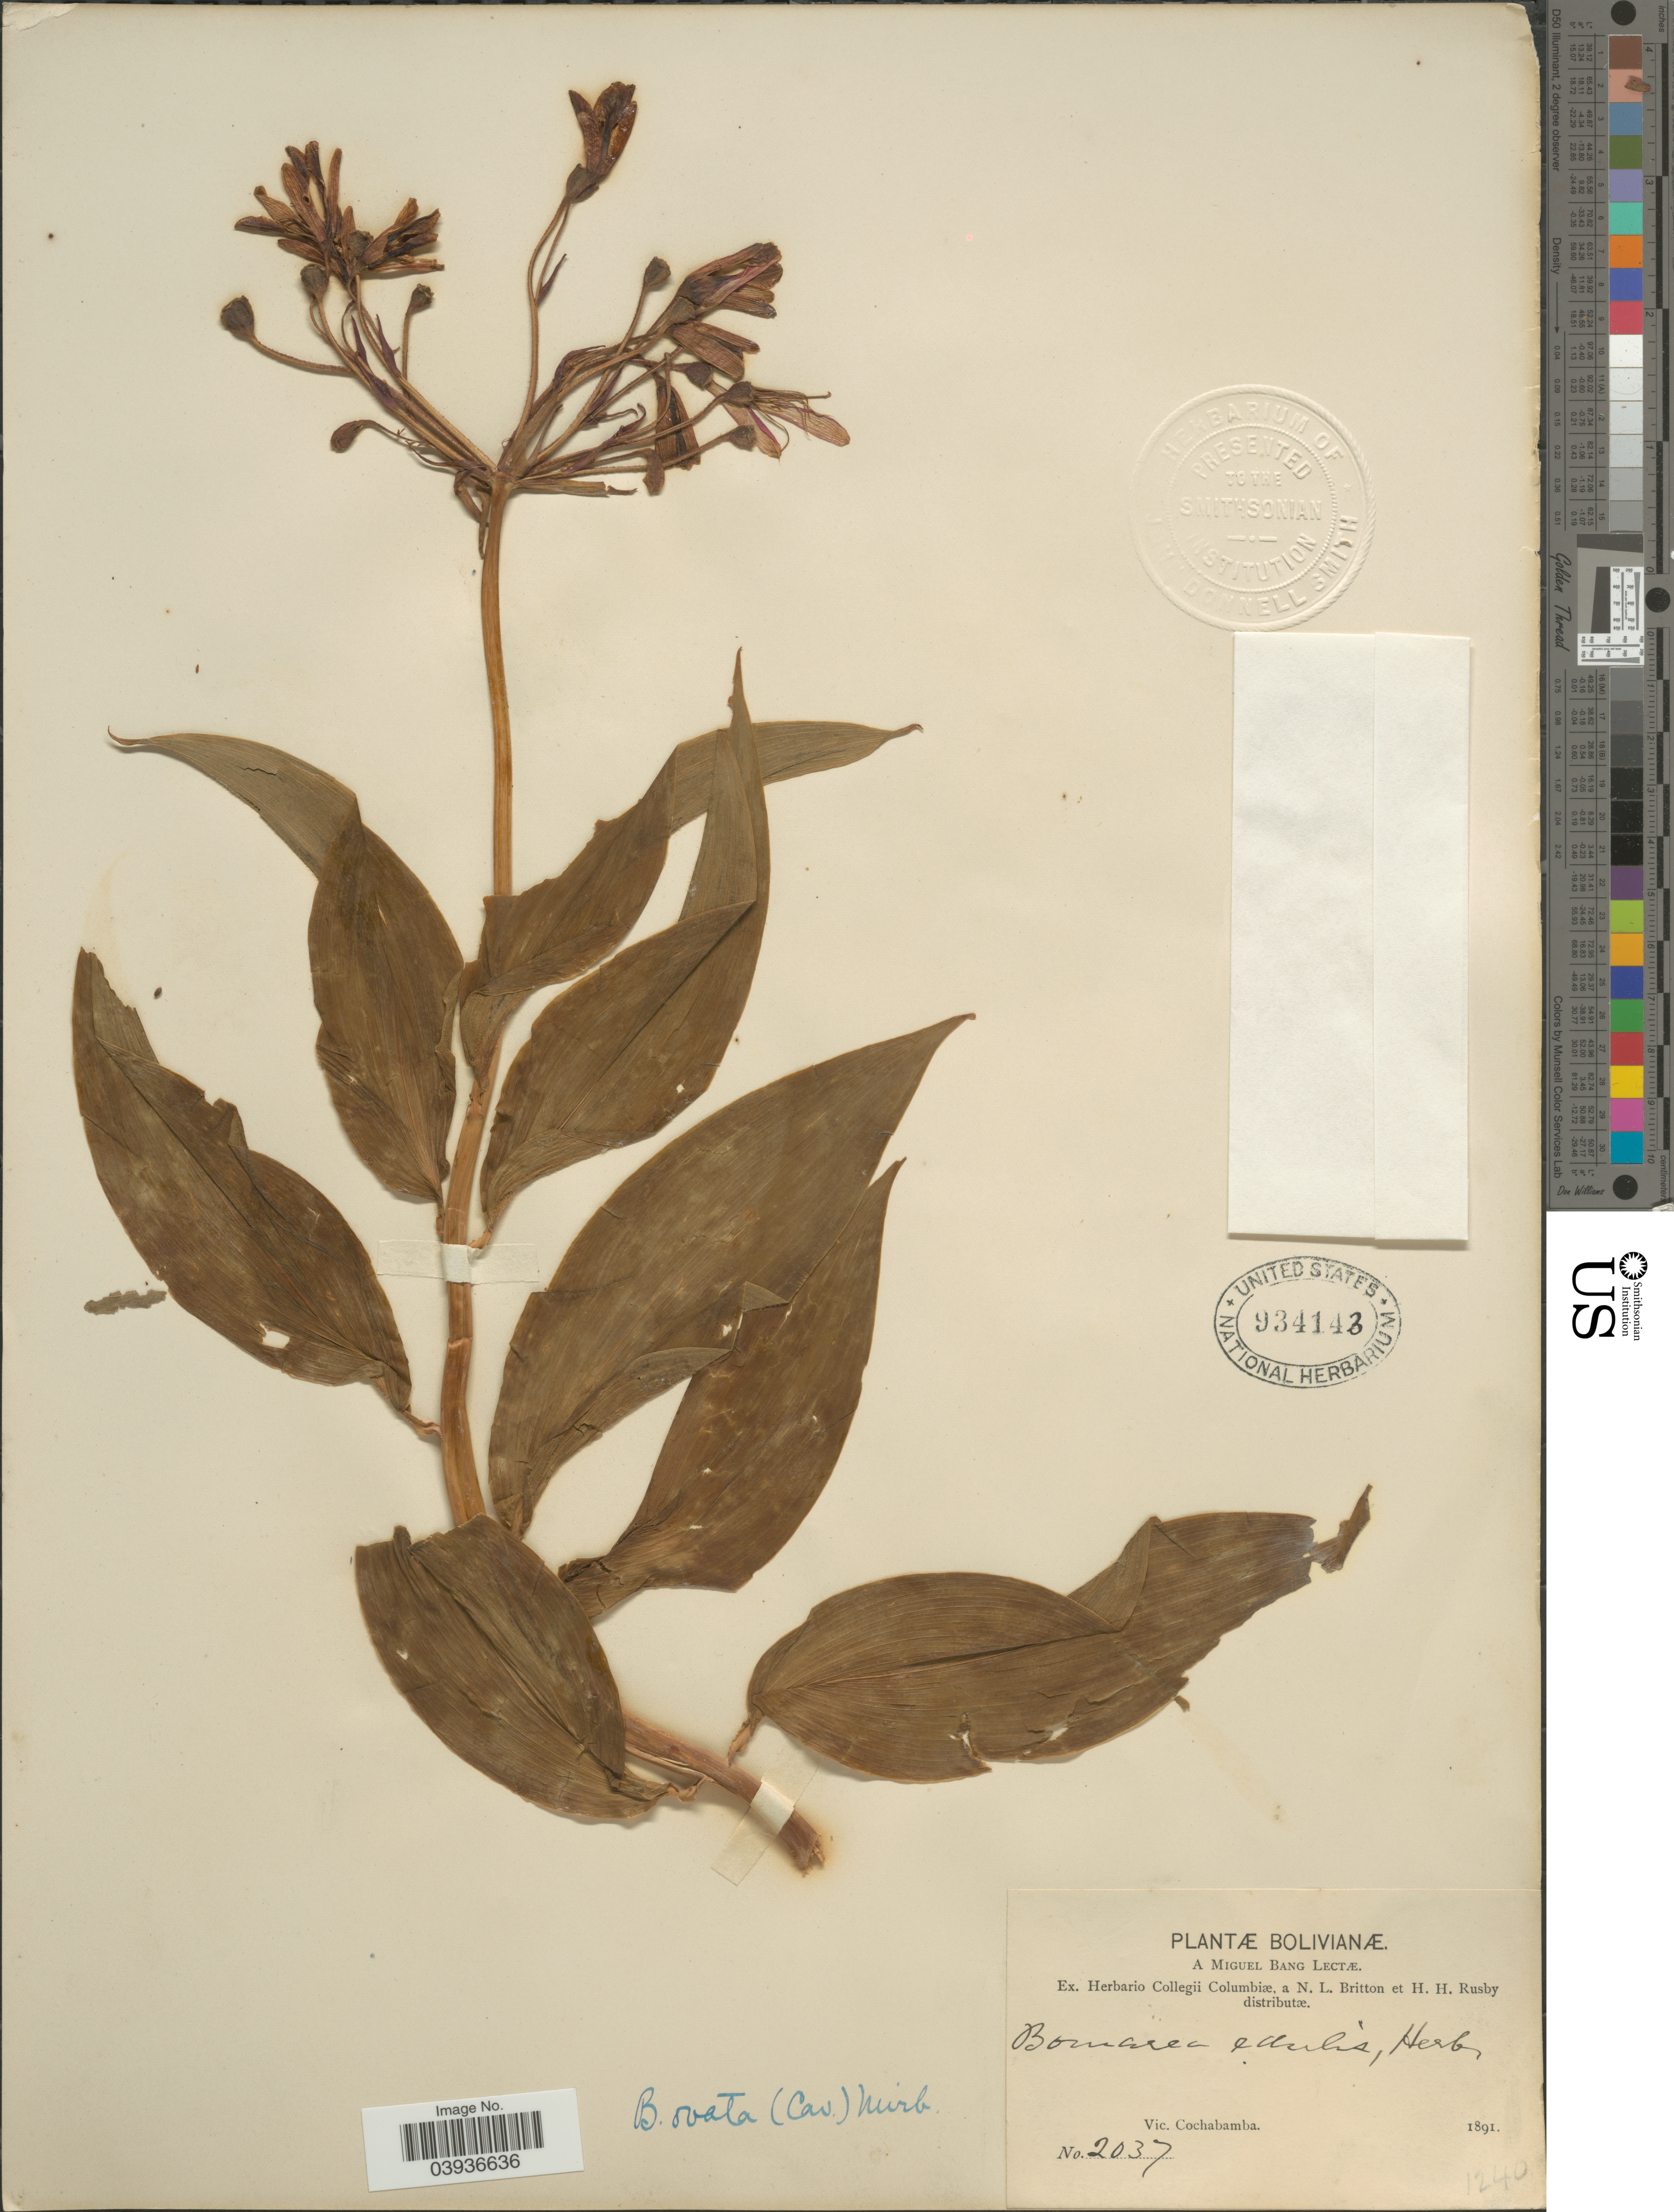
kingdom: Plantae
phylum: Tracheophyta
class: Liliopsida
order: Liliales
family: Alstroemeriaceae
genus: Bomarea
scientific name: Bomarea ovata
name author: (Cav.) Mirb.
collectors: M. Bang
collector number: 2037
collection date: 1891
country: Bolivia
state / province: Cochabamba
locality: Vic. Cochabamba.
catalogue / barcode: US 934143